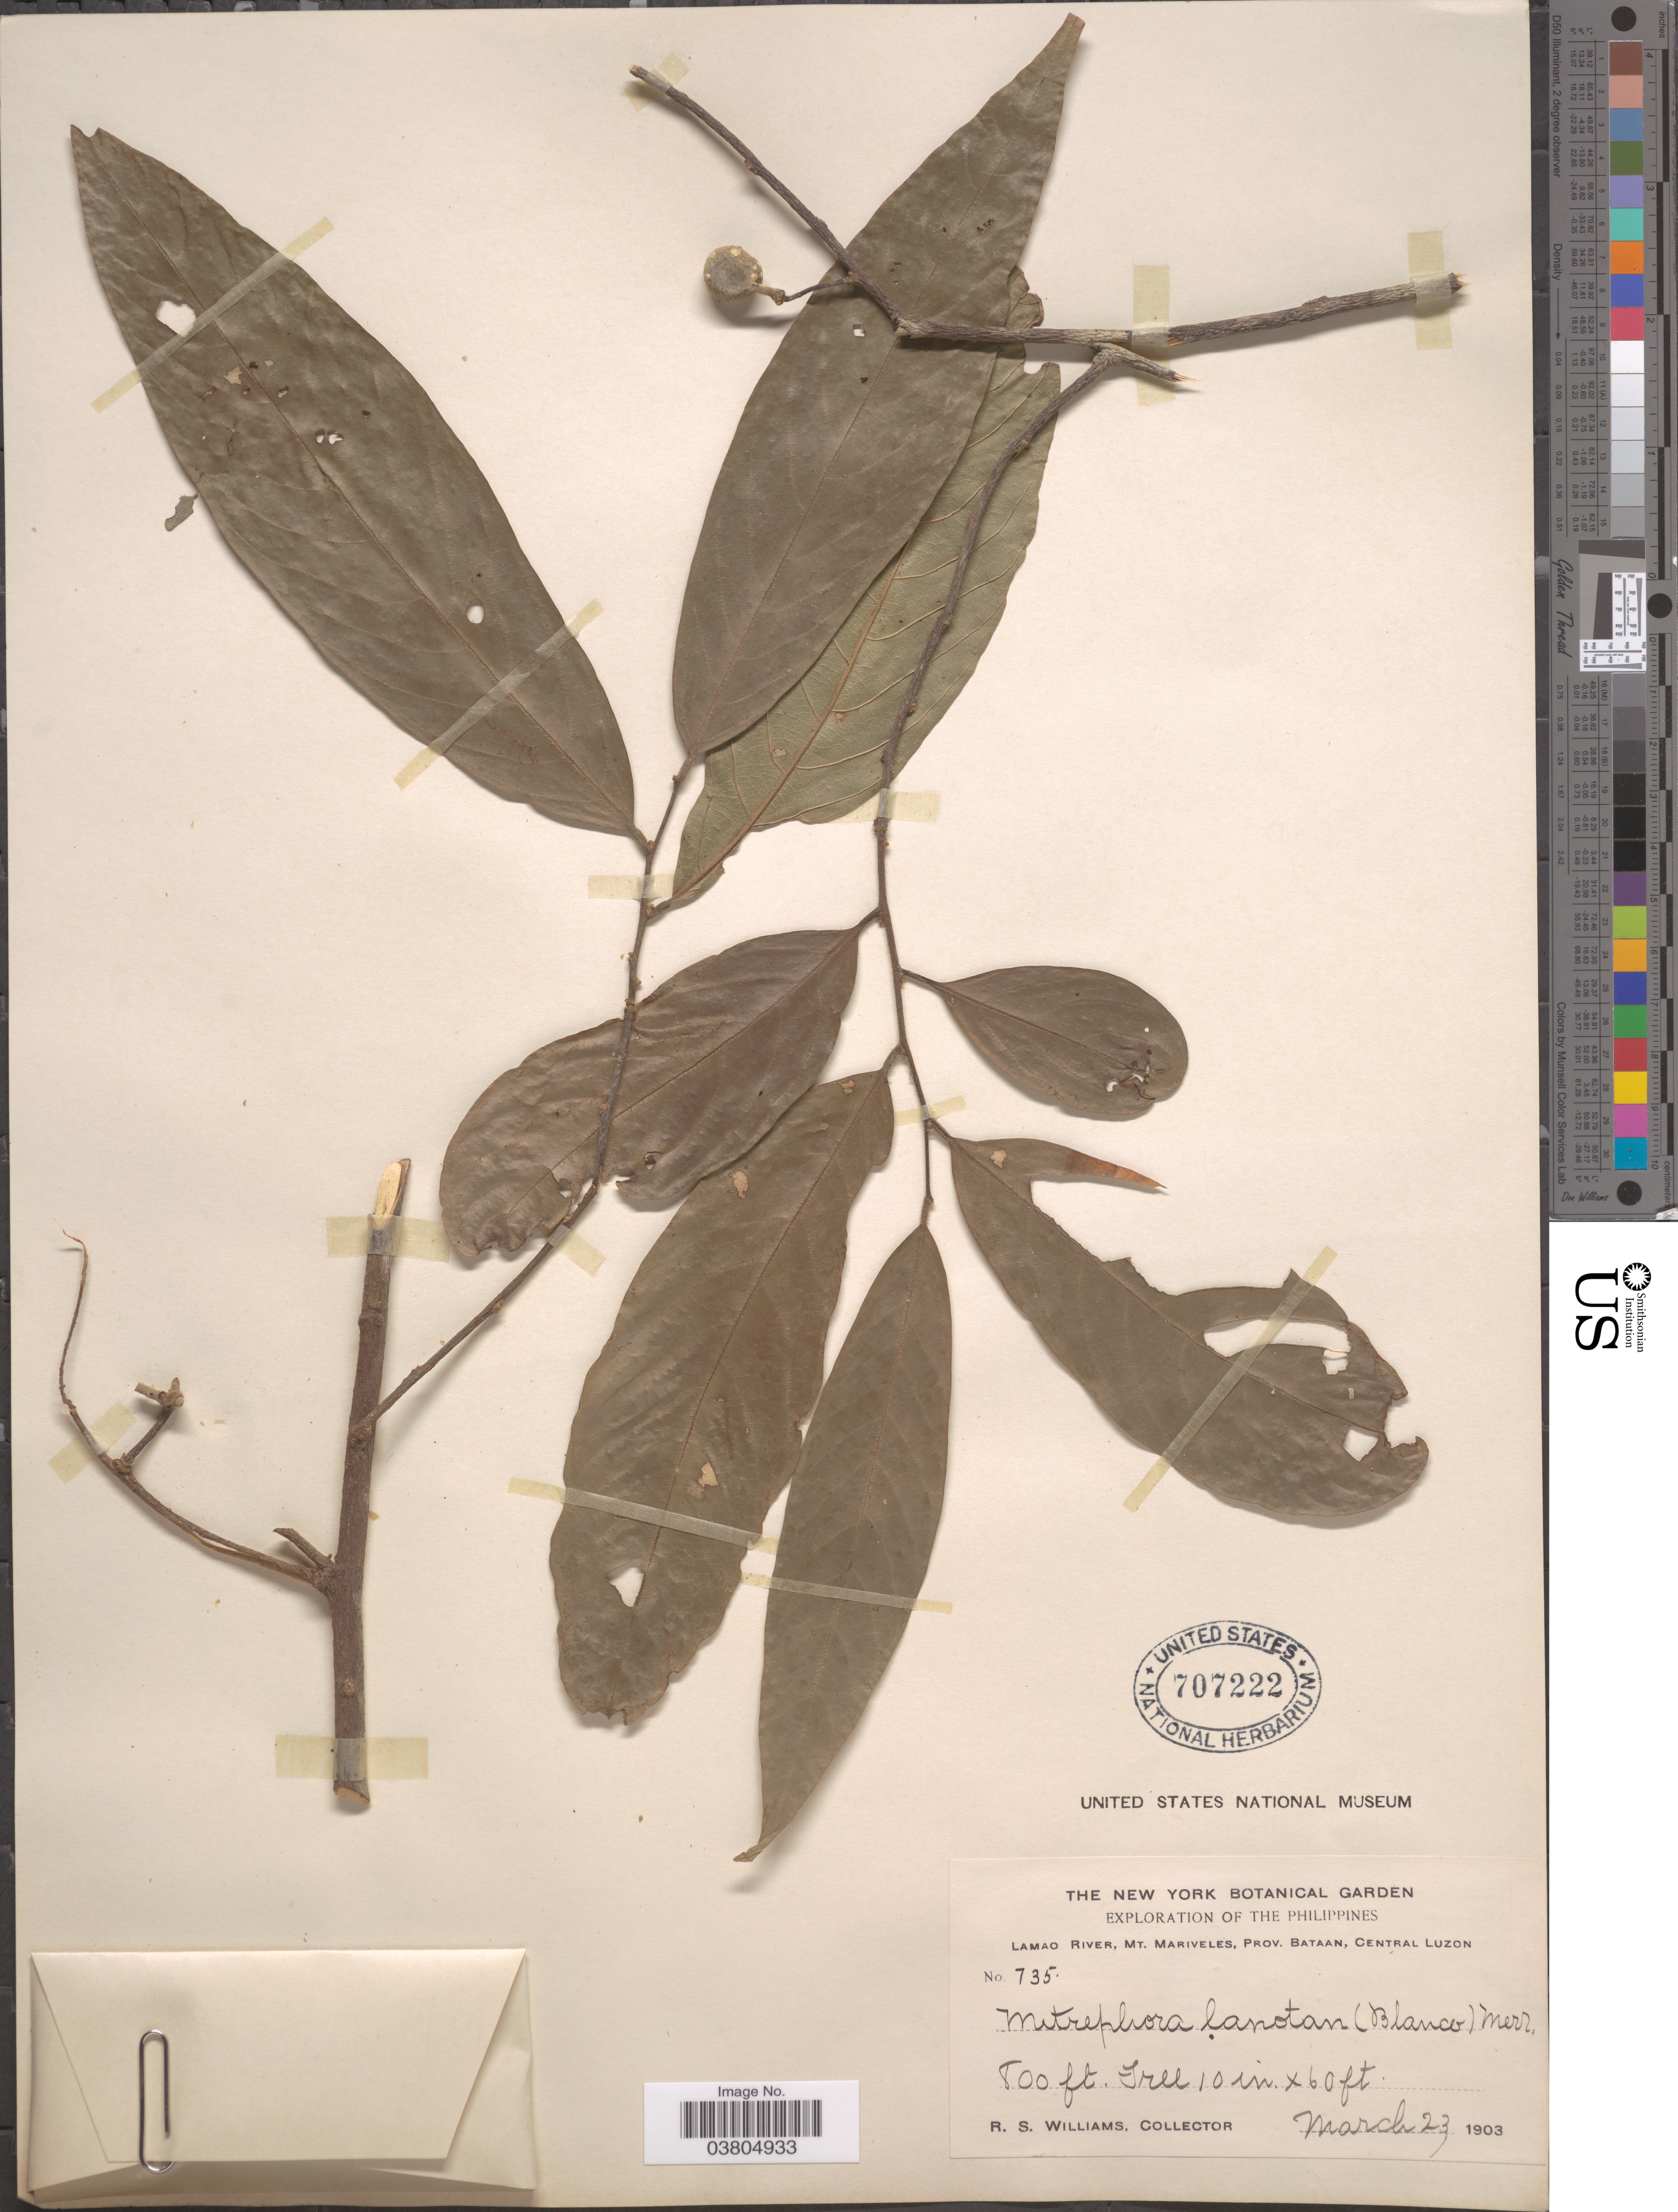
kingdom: Plantae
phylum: Tracheophyta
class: Magnoliopsida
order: Magnoliales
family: Annonaceae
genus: Mitrephora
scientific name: Mitrephora lanotan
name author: (Blanco) Merr.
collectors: R. S. Williams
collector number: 735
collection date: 1903-03-23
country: Philippines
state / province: Central Luzon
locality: Lamao River, Mt. Mariveles, Prov. Bataan, Central Luzon.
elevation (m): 244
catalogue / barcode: US 707222